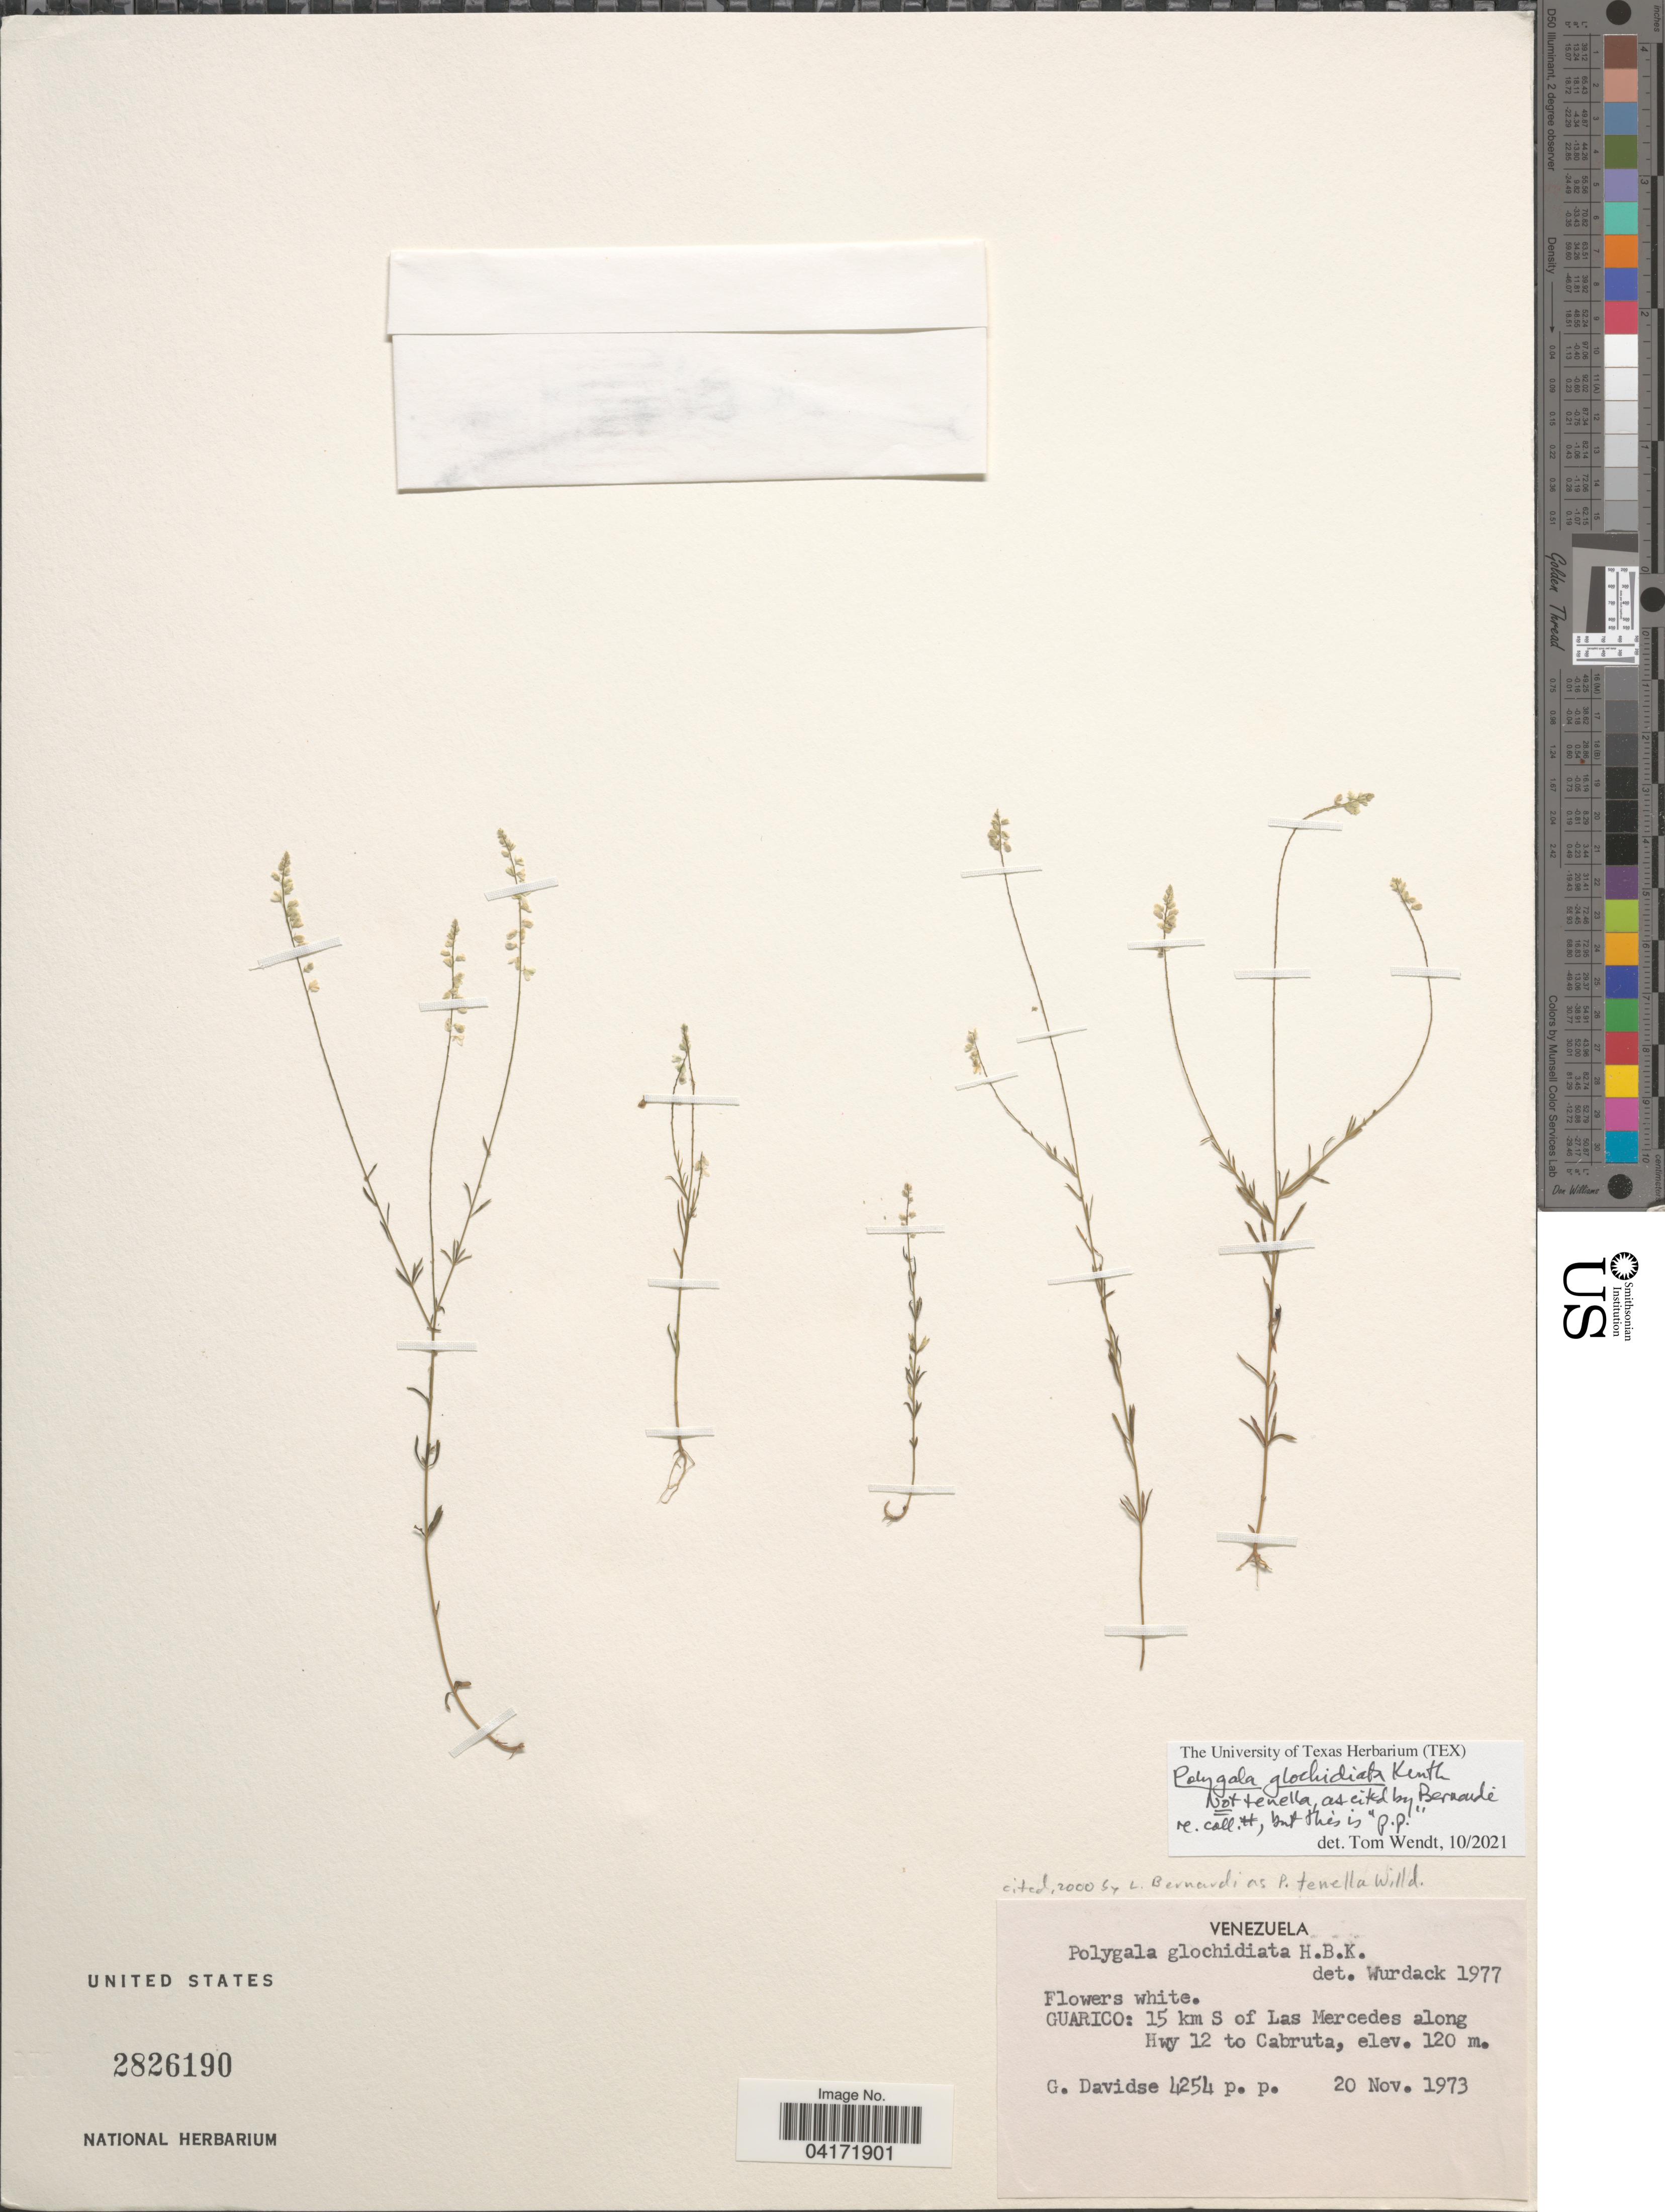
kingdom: Plantae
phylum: Tracheophyta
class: Magnoliopsida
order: Fabales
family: Polygalaceae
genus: Polygala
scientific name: Polygala glochidiata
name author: Kunth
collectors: G. Davidse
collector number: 4254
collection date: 1973-11-20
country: Venezuela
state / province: Guarico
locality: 15 km S of Las Mercedes along Hwy 12 to Cabruta.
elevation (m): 120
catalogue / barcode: US 2826190